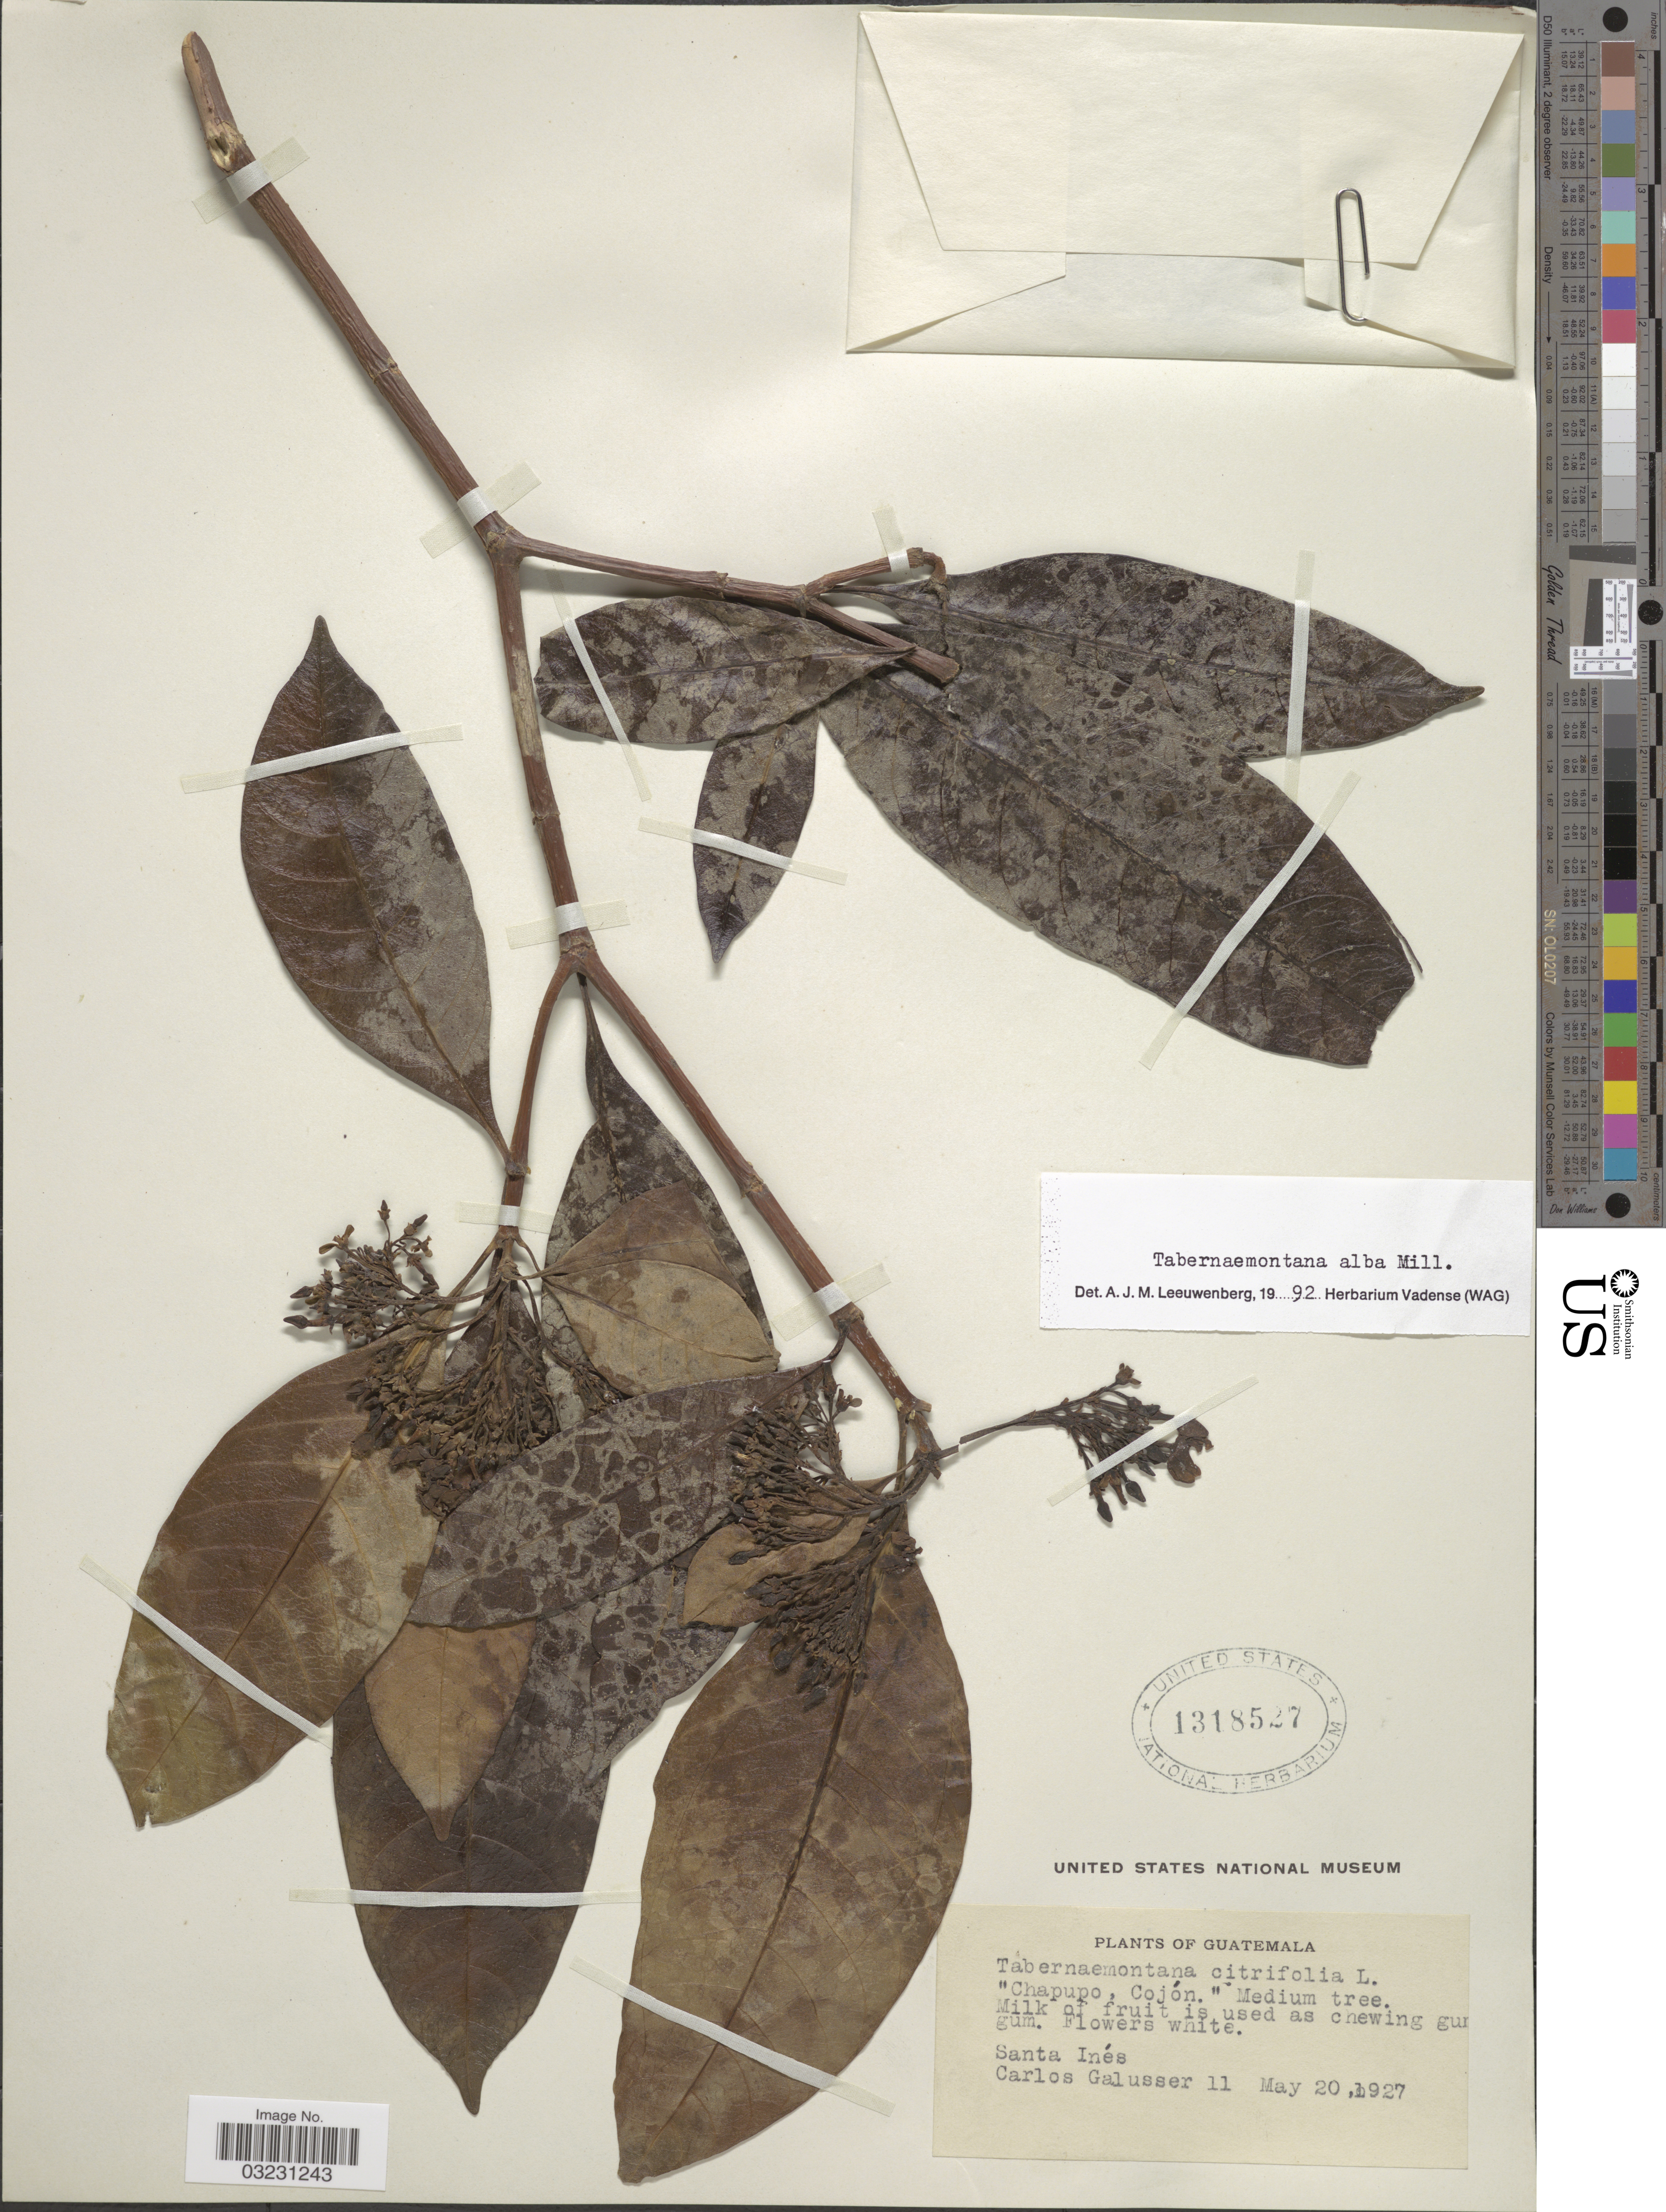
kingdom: Plantae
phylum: Tracheophyta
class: Magnoliopsida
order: Gentianales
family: Apocynaceae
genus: Tabernaemontana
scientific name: Tabernaemontana alba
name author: Mill.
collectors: C. Galusser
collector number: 11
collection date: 1927-05-20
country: Guatemala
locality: Santa Inés.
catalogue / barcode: US 1318527